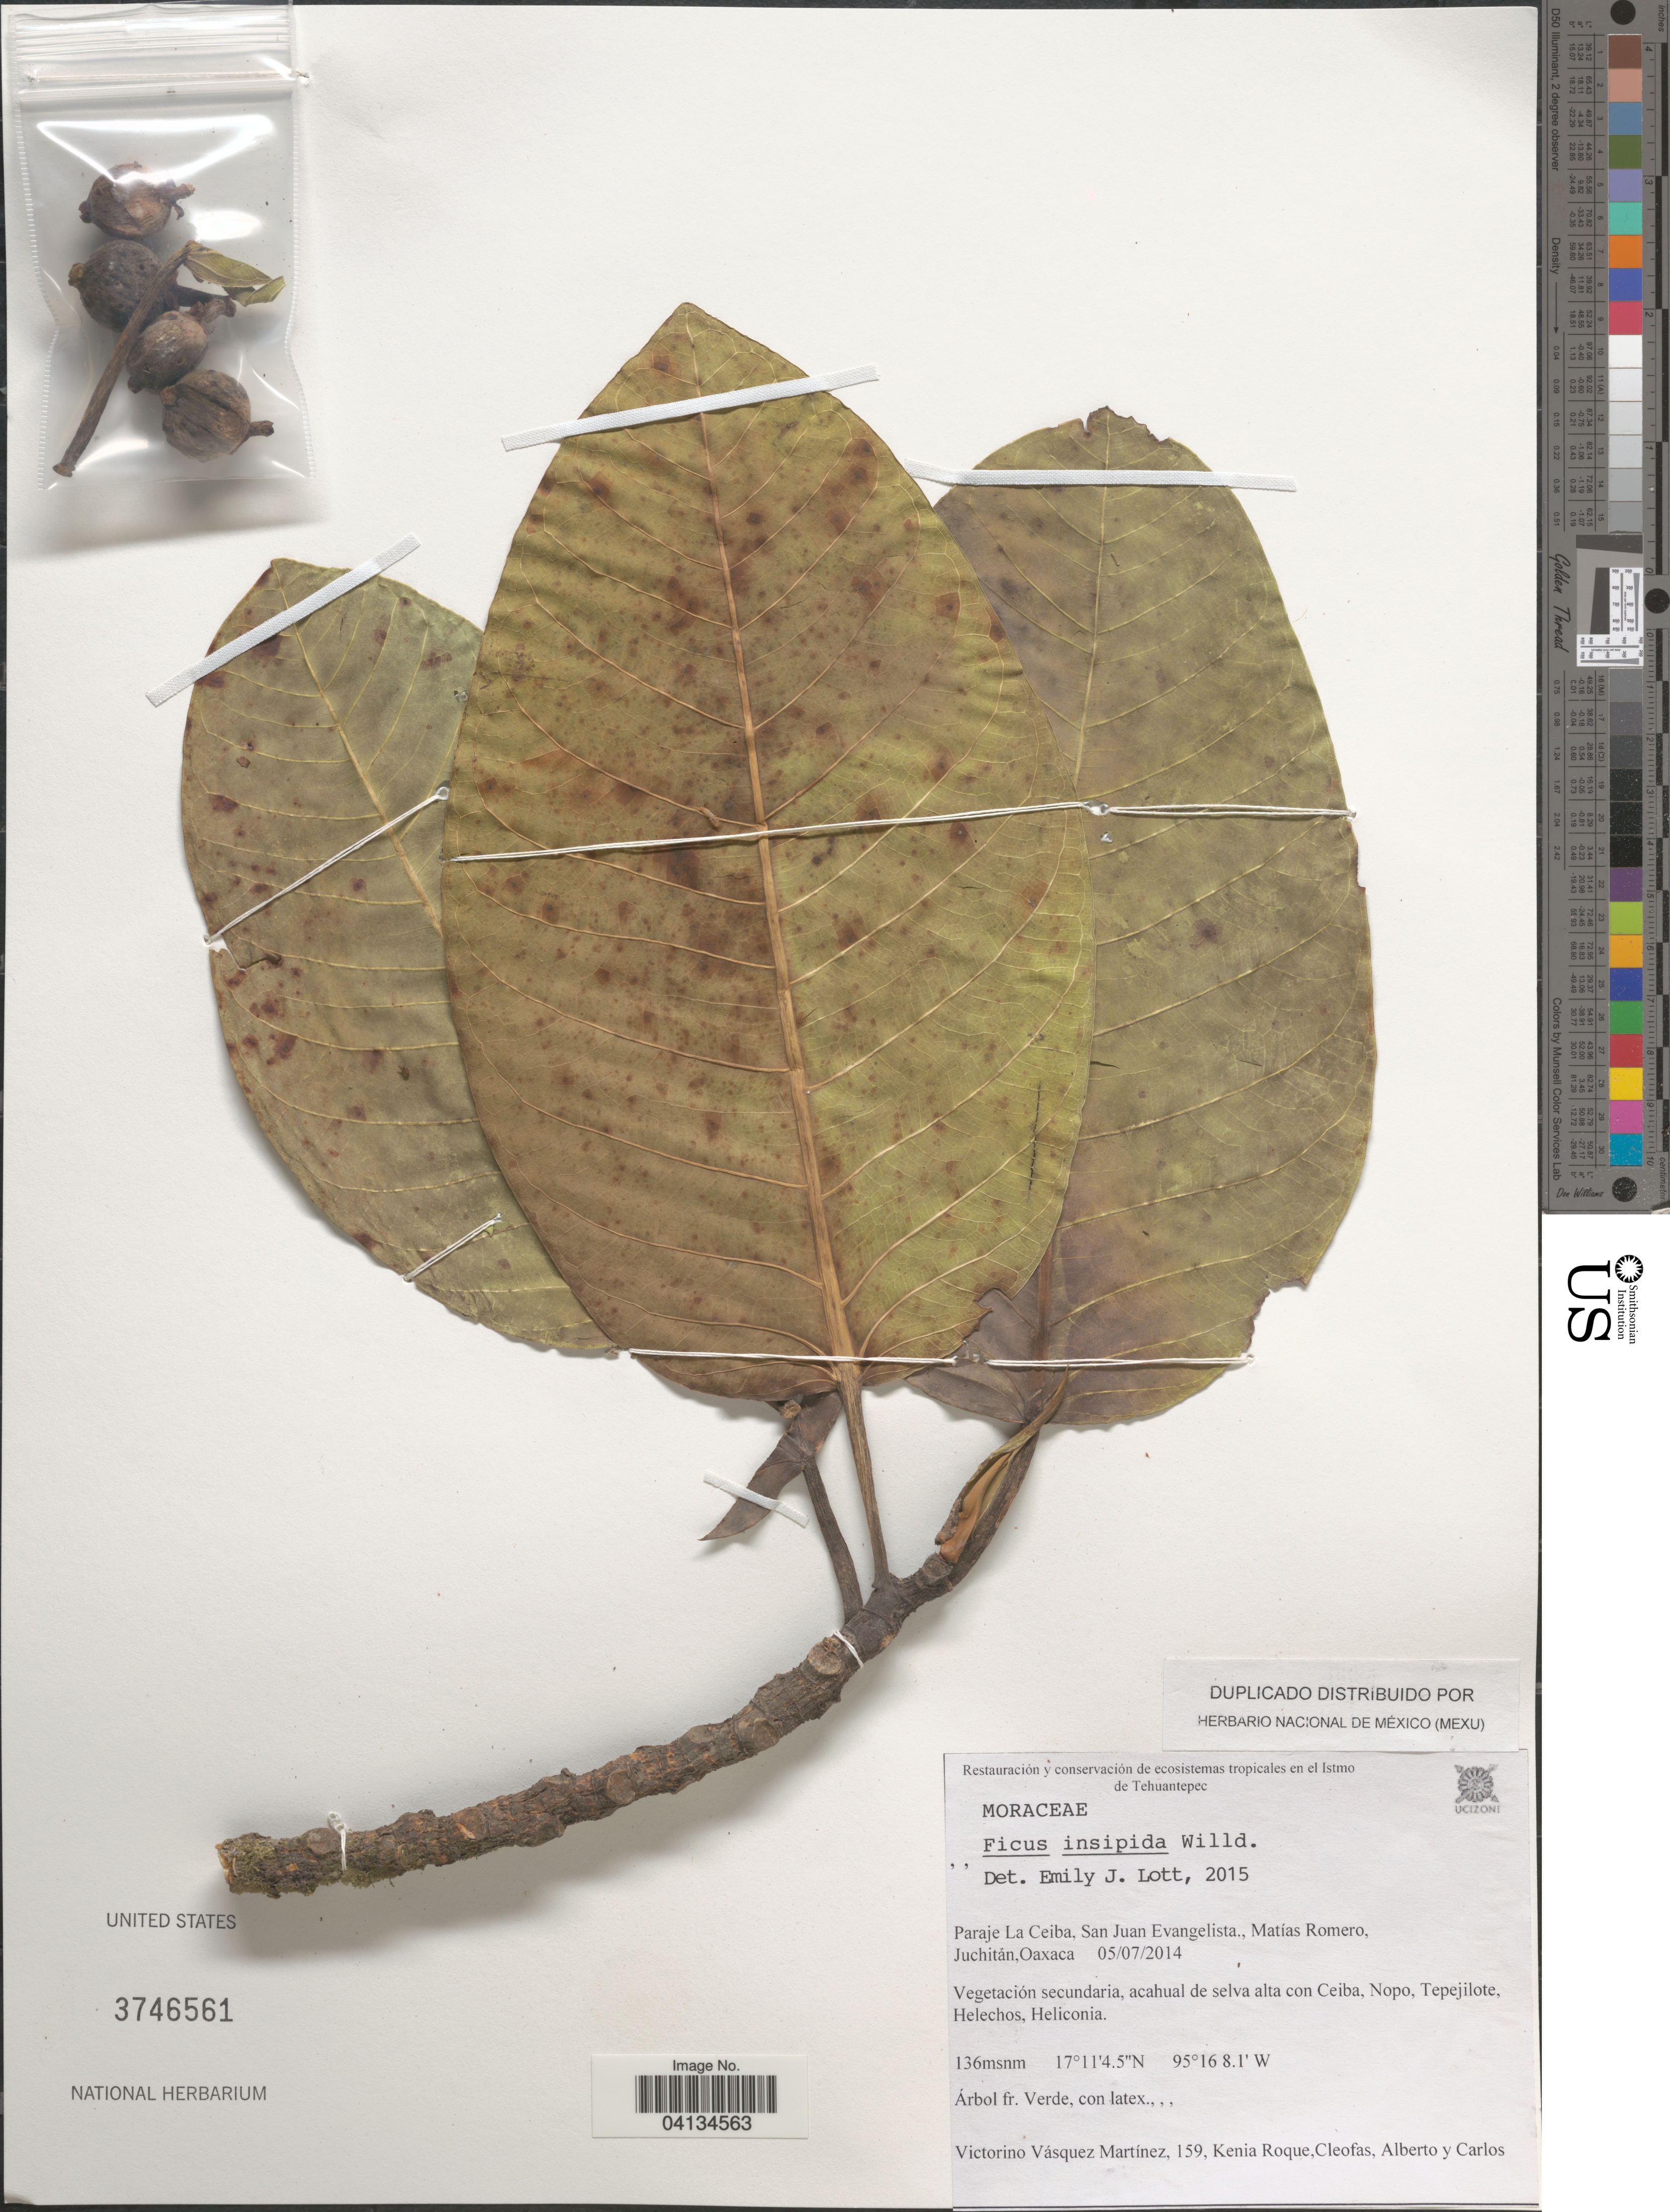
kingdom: Plantae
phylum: Tracheophyta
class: Magnoliopsida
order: Rosales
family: Moraceae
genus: Ficus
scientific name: Ficus insipida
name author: Willd.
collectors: V. Vásquez Martínez, K. Roque, Cleofas, Alberto & -- Carlos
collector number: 159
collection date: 2014-07-05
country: Mexico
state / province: Oaxaca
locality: Paraje La Ceiba, San Juan Evangelista., Matías Romero, Juchitán.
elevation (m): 136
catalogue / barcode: US 3746561